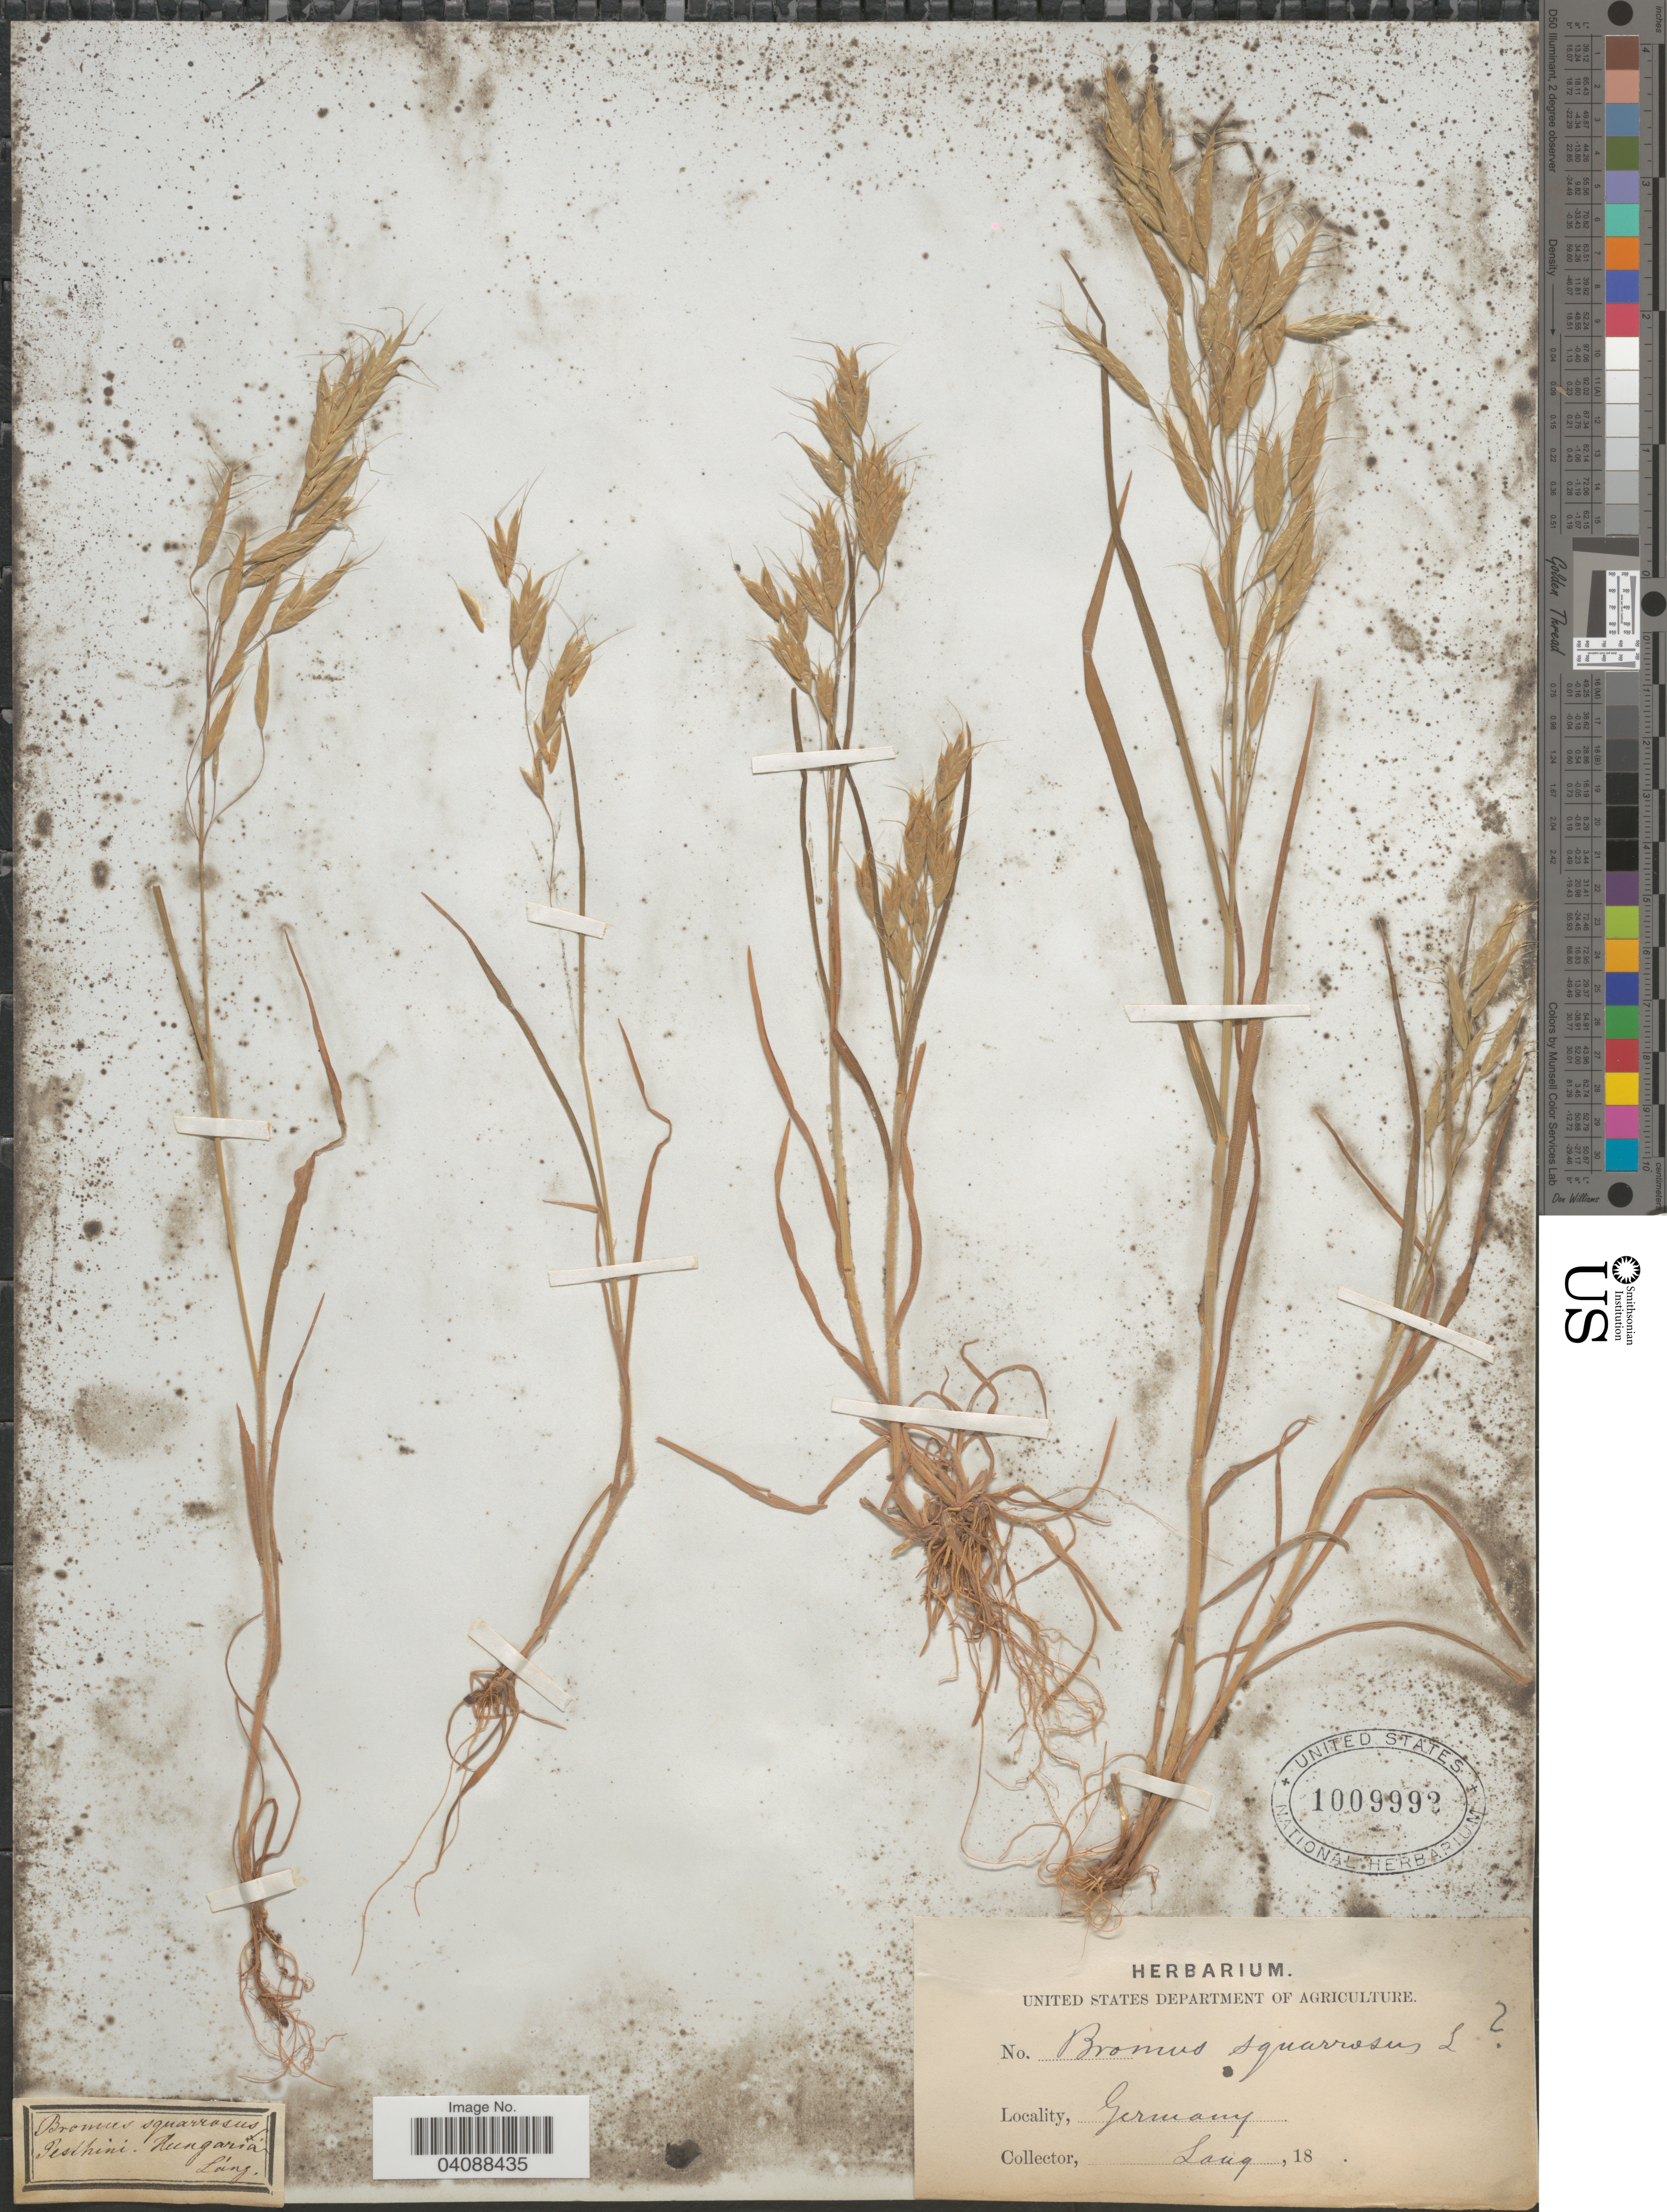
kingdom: Plantae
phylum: Tracheophyta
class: Liliopsida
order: Poales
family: Poaceae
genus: Bromus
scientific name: Bromus squarrosus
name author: L.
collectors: -- Lang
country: Hungary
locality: Pesthini.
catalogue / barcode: US 1009992